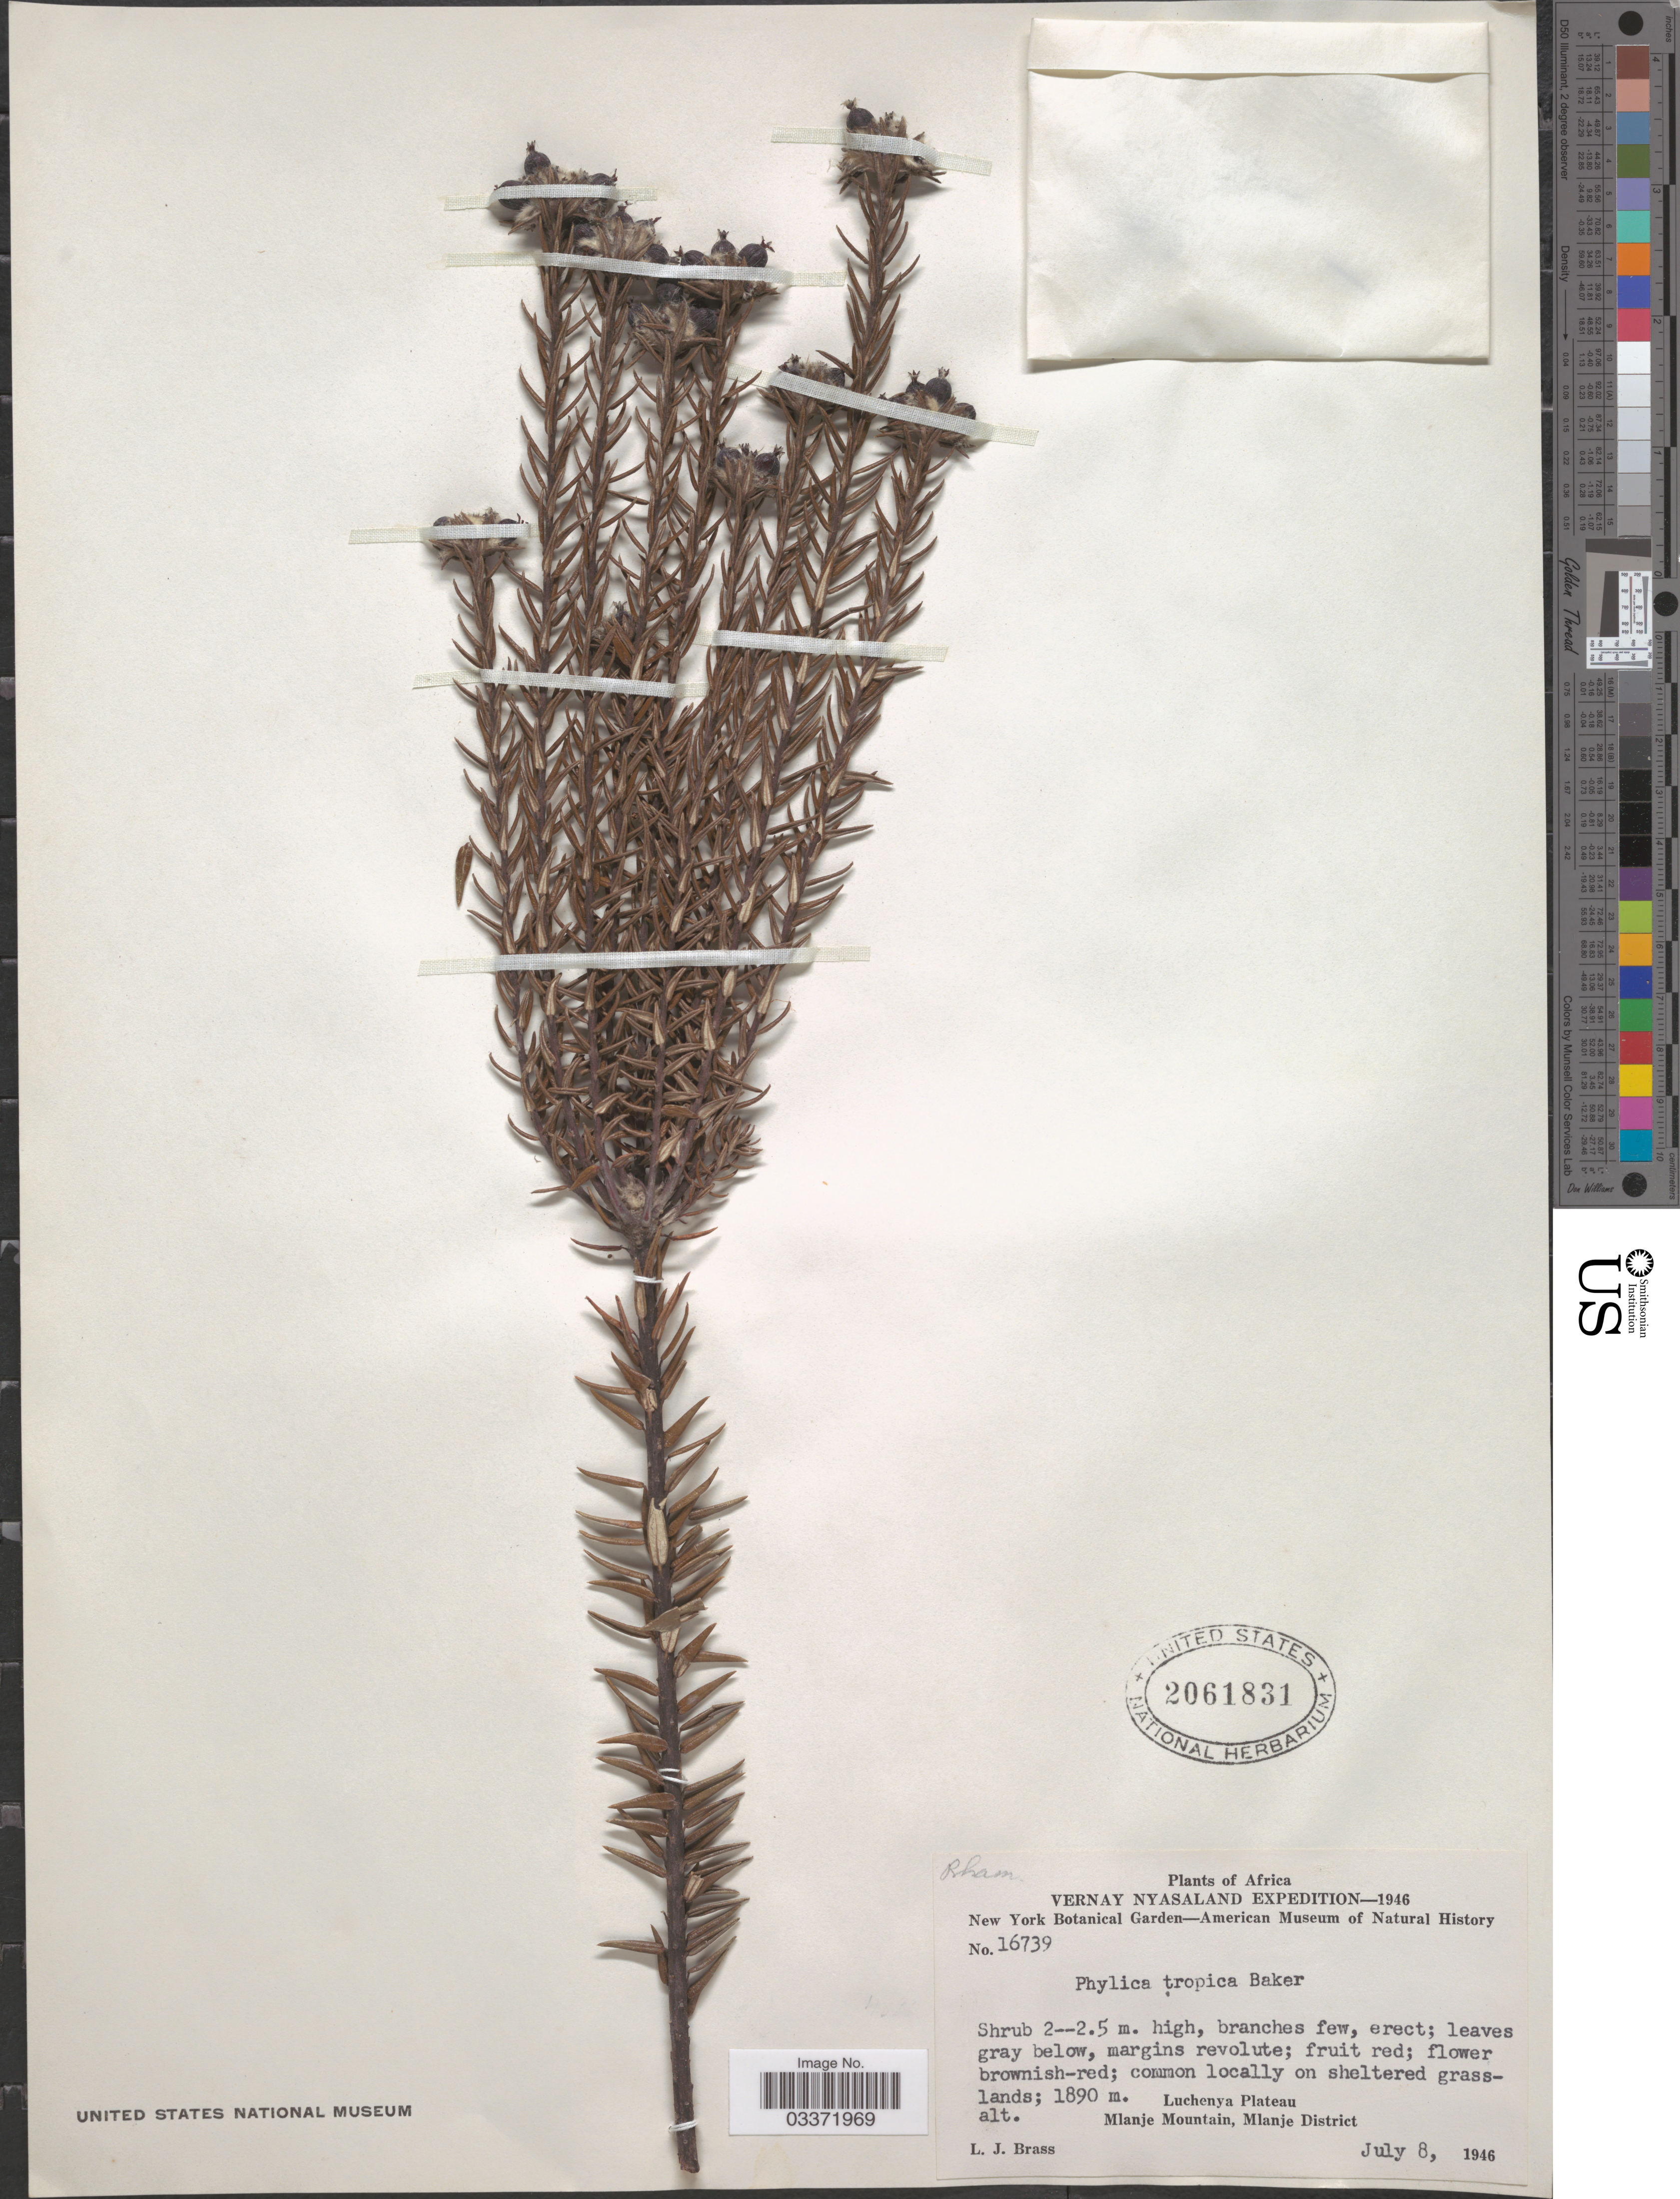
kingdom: Plantae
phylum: Tracheophyta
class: Magnoliopsida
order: Rosales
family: Rhamnaceae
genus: Phylica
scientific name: Phylica tropica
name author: Baker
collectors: L. J. Brass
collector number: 16739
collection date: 1946-07-08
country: Malawi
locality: Vernay Nayasaland. [unsure placement] Luchenya Plateau. Mlanje Mountain, Mlanje District.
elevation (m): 1890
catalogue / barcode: US 2061831